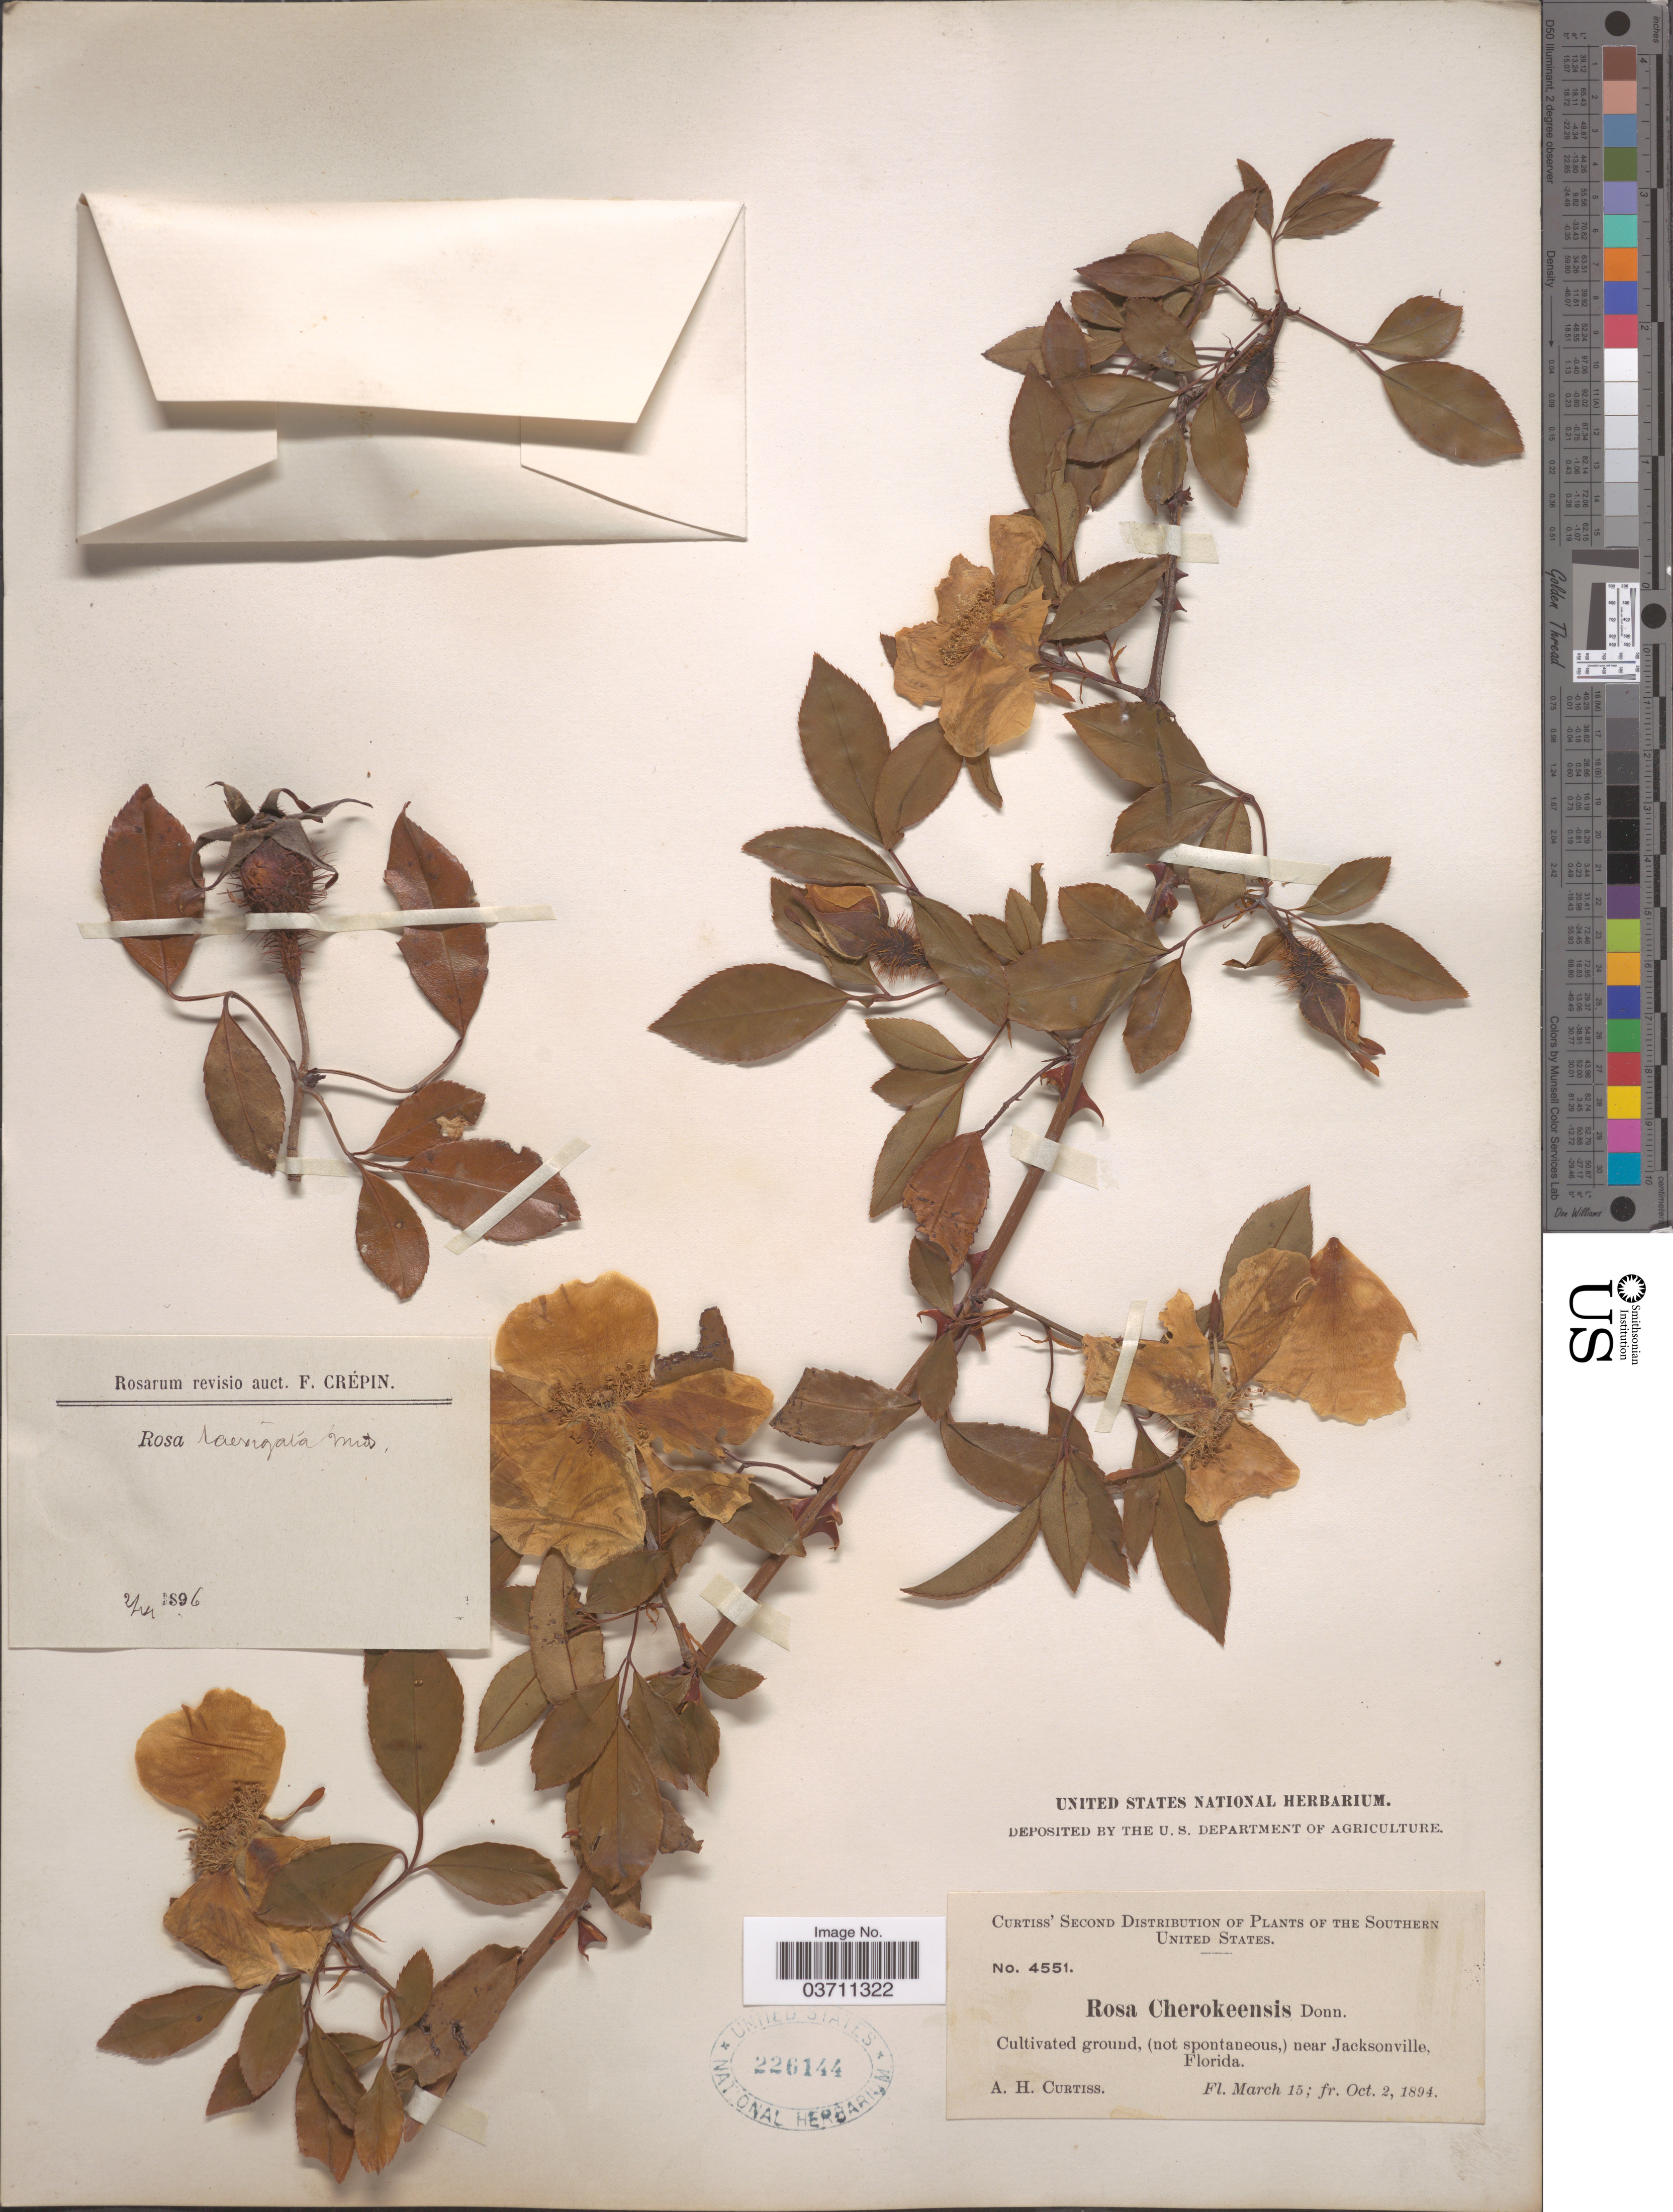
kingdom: Plantae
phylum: Tracheophyta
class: Magnoliopsida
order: Rosales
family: Rosaceae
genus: Rosa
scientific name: Rosa laevigata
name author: Michx.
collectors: A. H. Curtiss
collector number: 4551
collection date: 1894-03-15/1894-10-02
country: United States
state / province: Florida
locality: The Southern United States. Near Jacksonville.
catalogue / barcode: US 226144